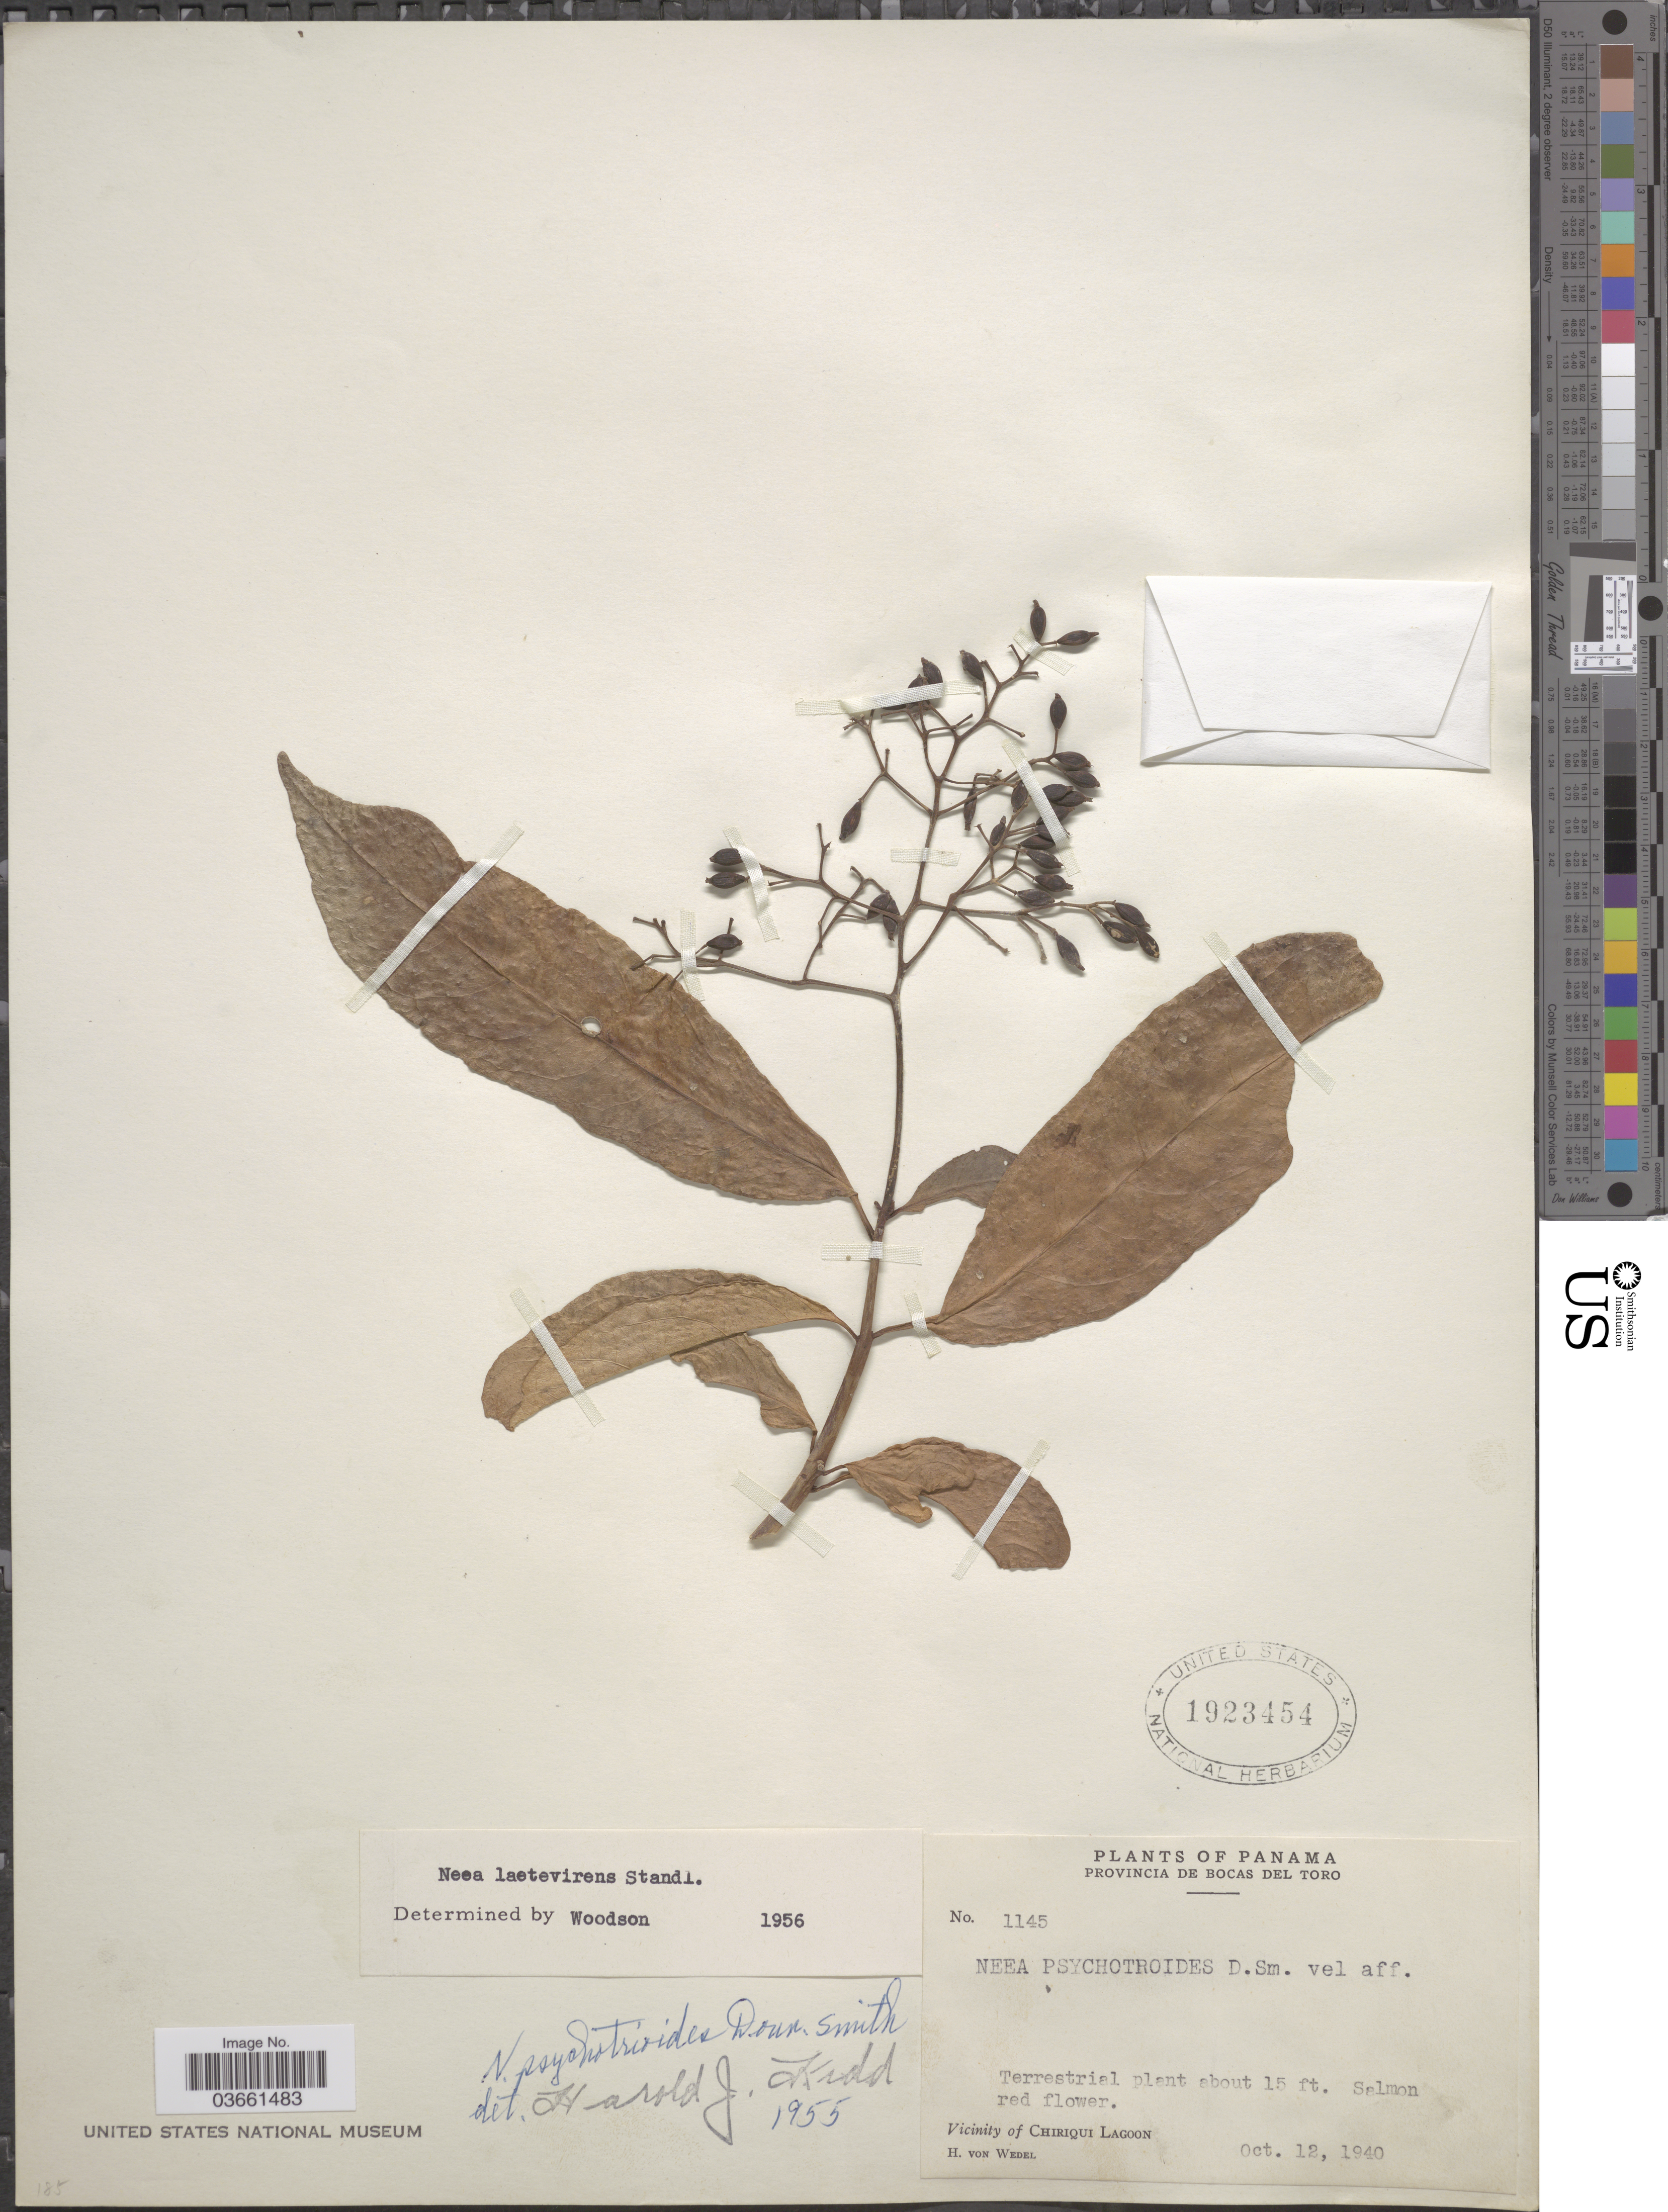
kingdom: Plantae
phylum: Tracheophyta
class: Magnoliopsida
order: Caryophyllales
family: Nyctaginaceae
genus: Neea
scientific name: Neea laetevirens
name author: Standl.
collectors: H. von Wedel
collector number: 1145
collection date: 1940-10-12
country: Panama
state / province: Bocas del Toro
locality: Vicinity of Chiriqui Lagoon.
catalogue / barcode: US 1923454